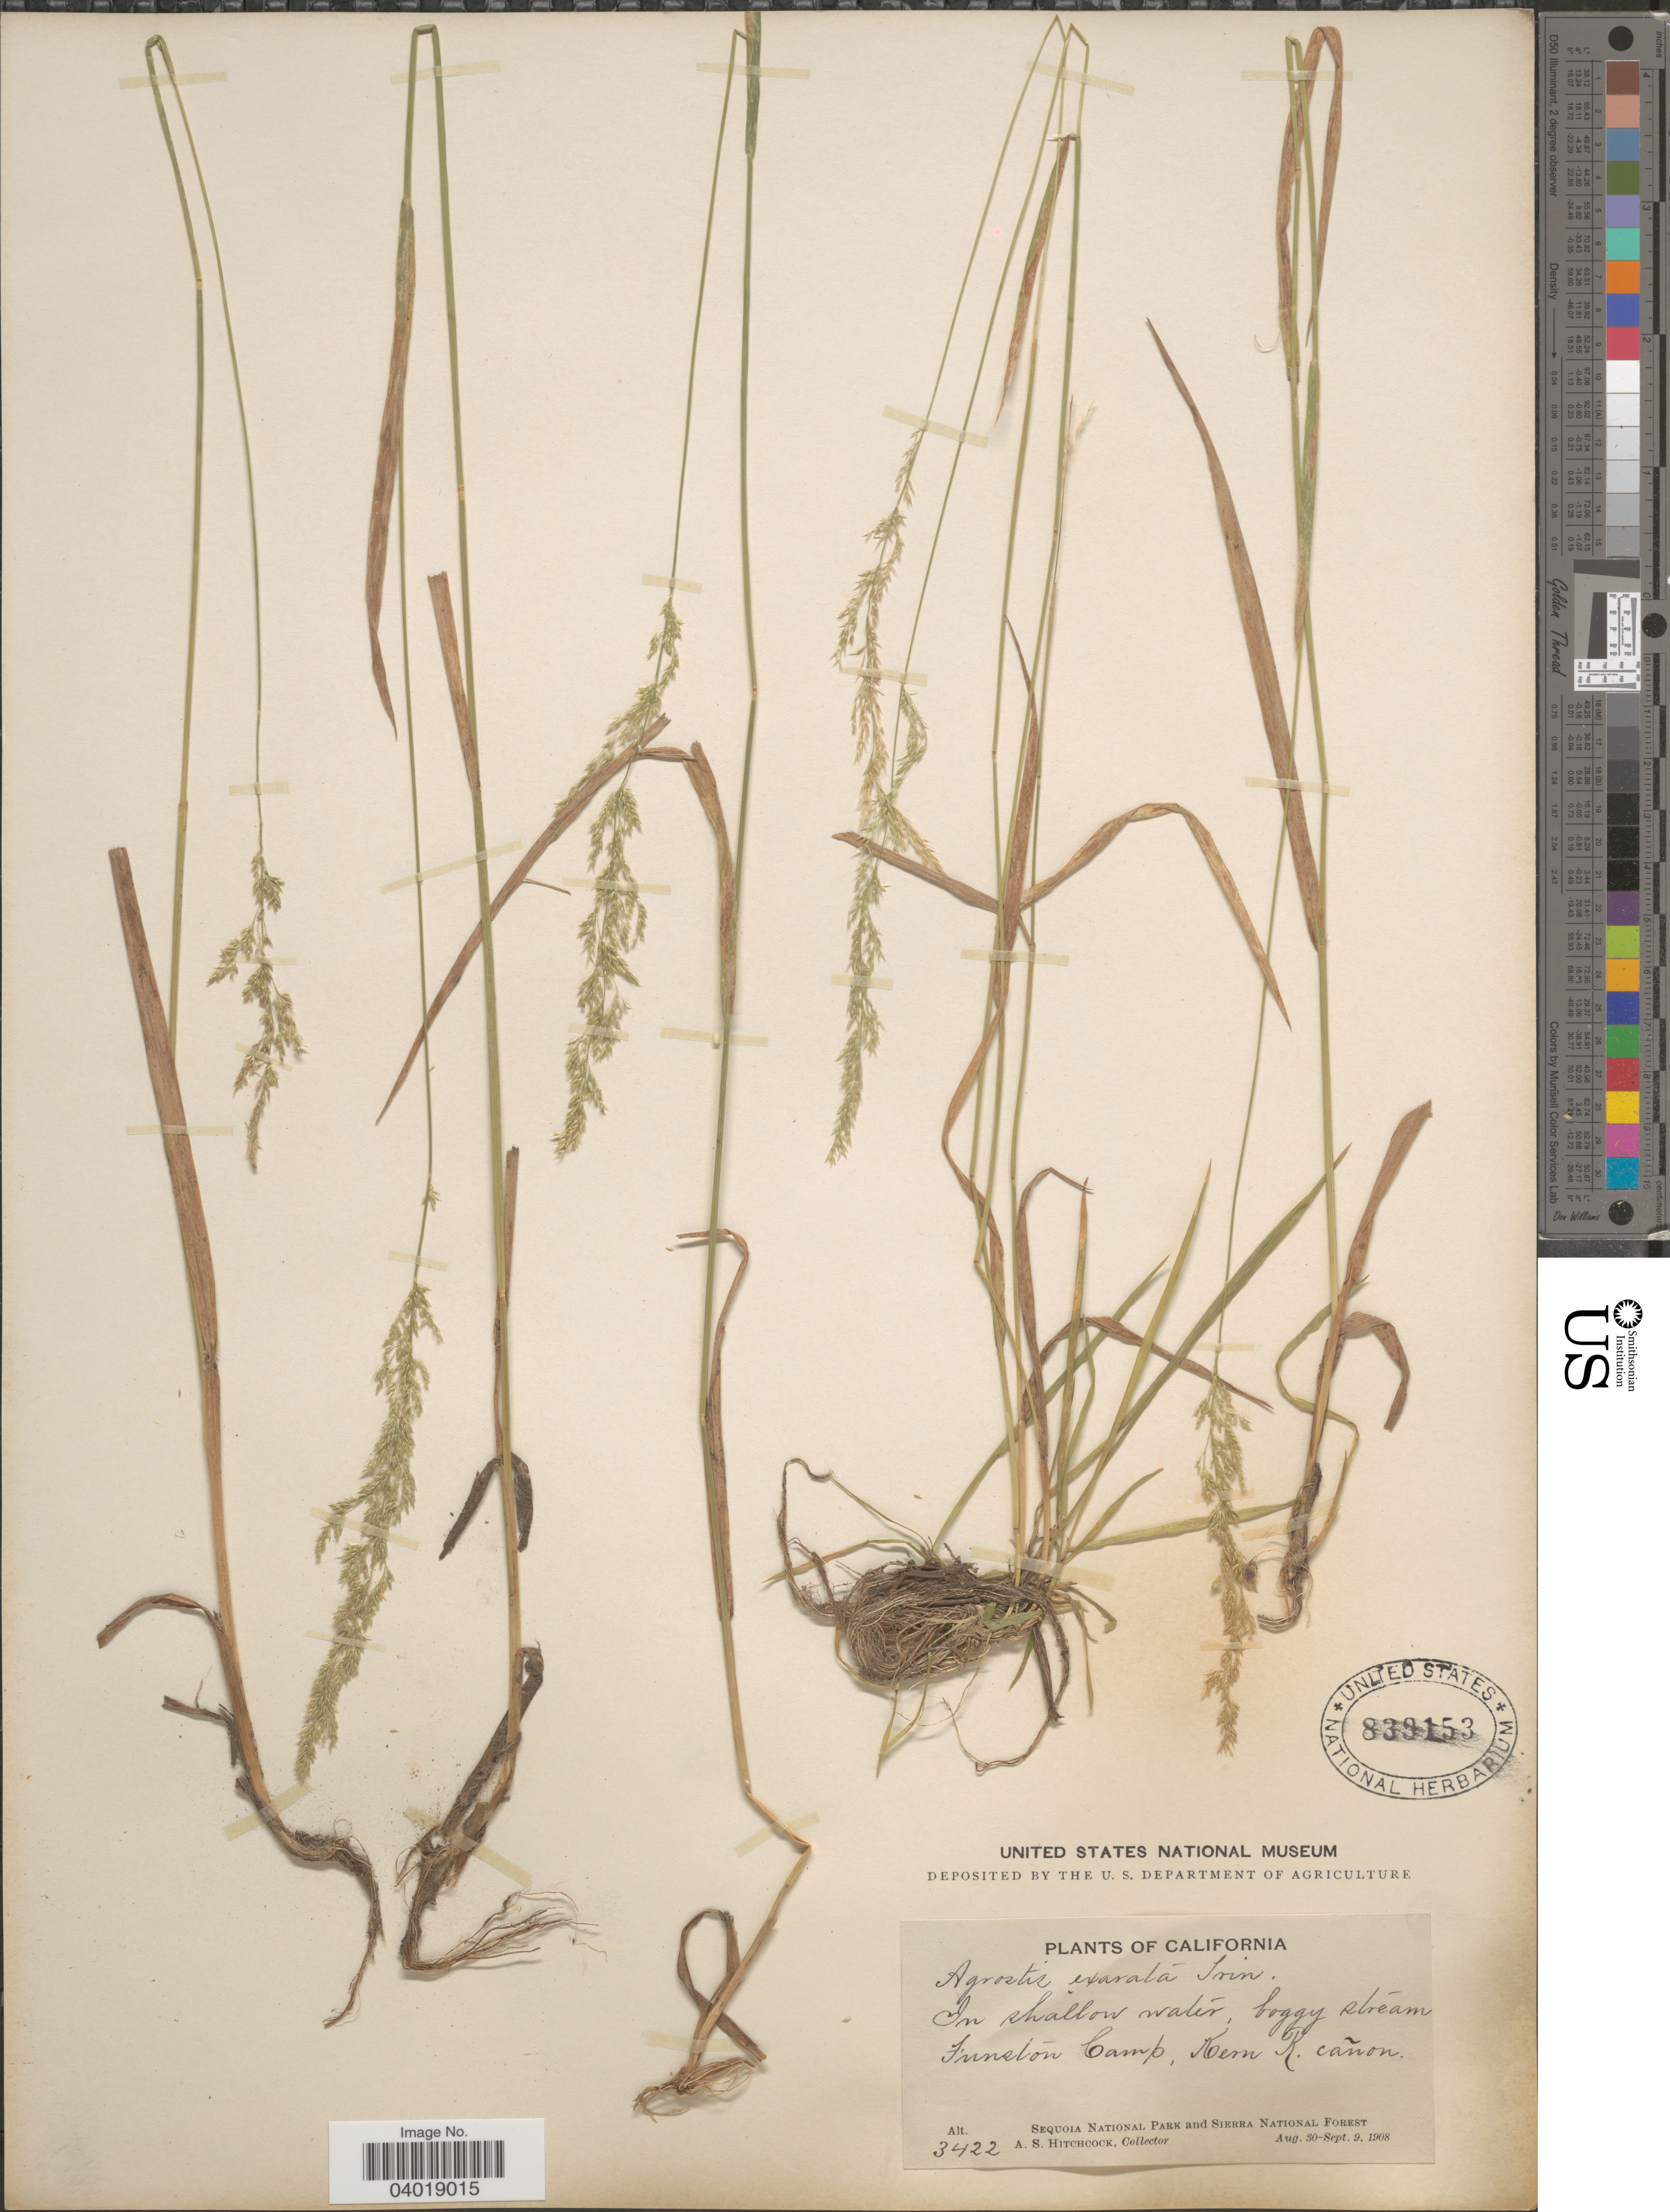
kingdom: Plantae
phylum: Tracheophyta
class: Liliopsida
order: Poales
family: Poaceae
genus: Agrostis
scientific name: Agrostis exarata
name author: Trin.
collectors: A. S. Hitchcock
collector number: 3422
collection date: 1908-08-30/1908-09-09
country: United States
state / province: California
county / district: Kern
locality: Funston Camp, Kern R. cañon. Sequoia National Park and Sierra National Forest.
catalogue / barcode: US 839153